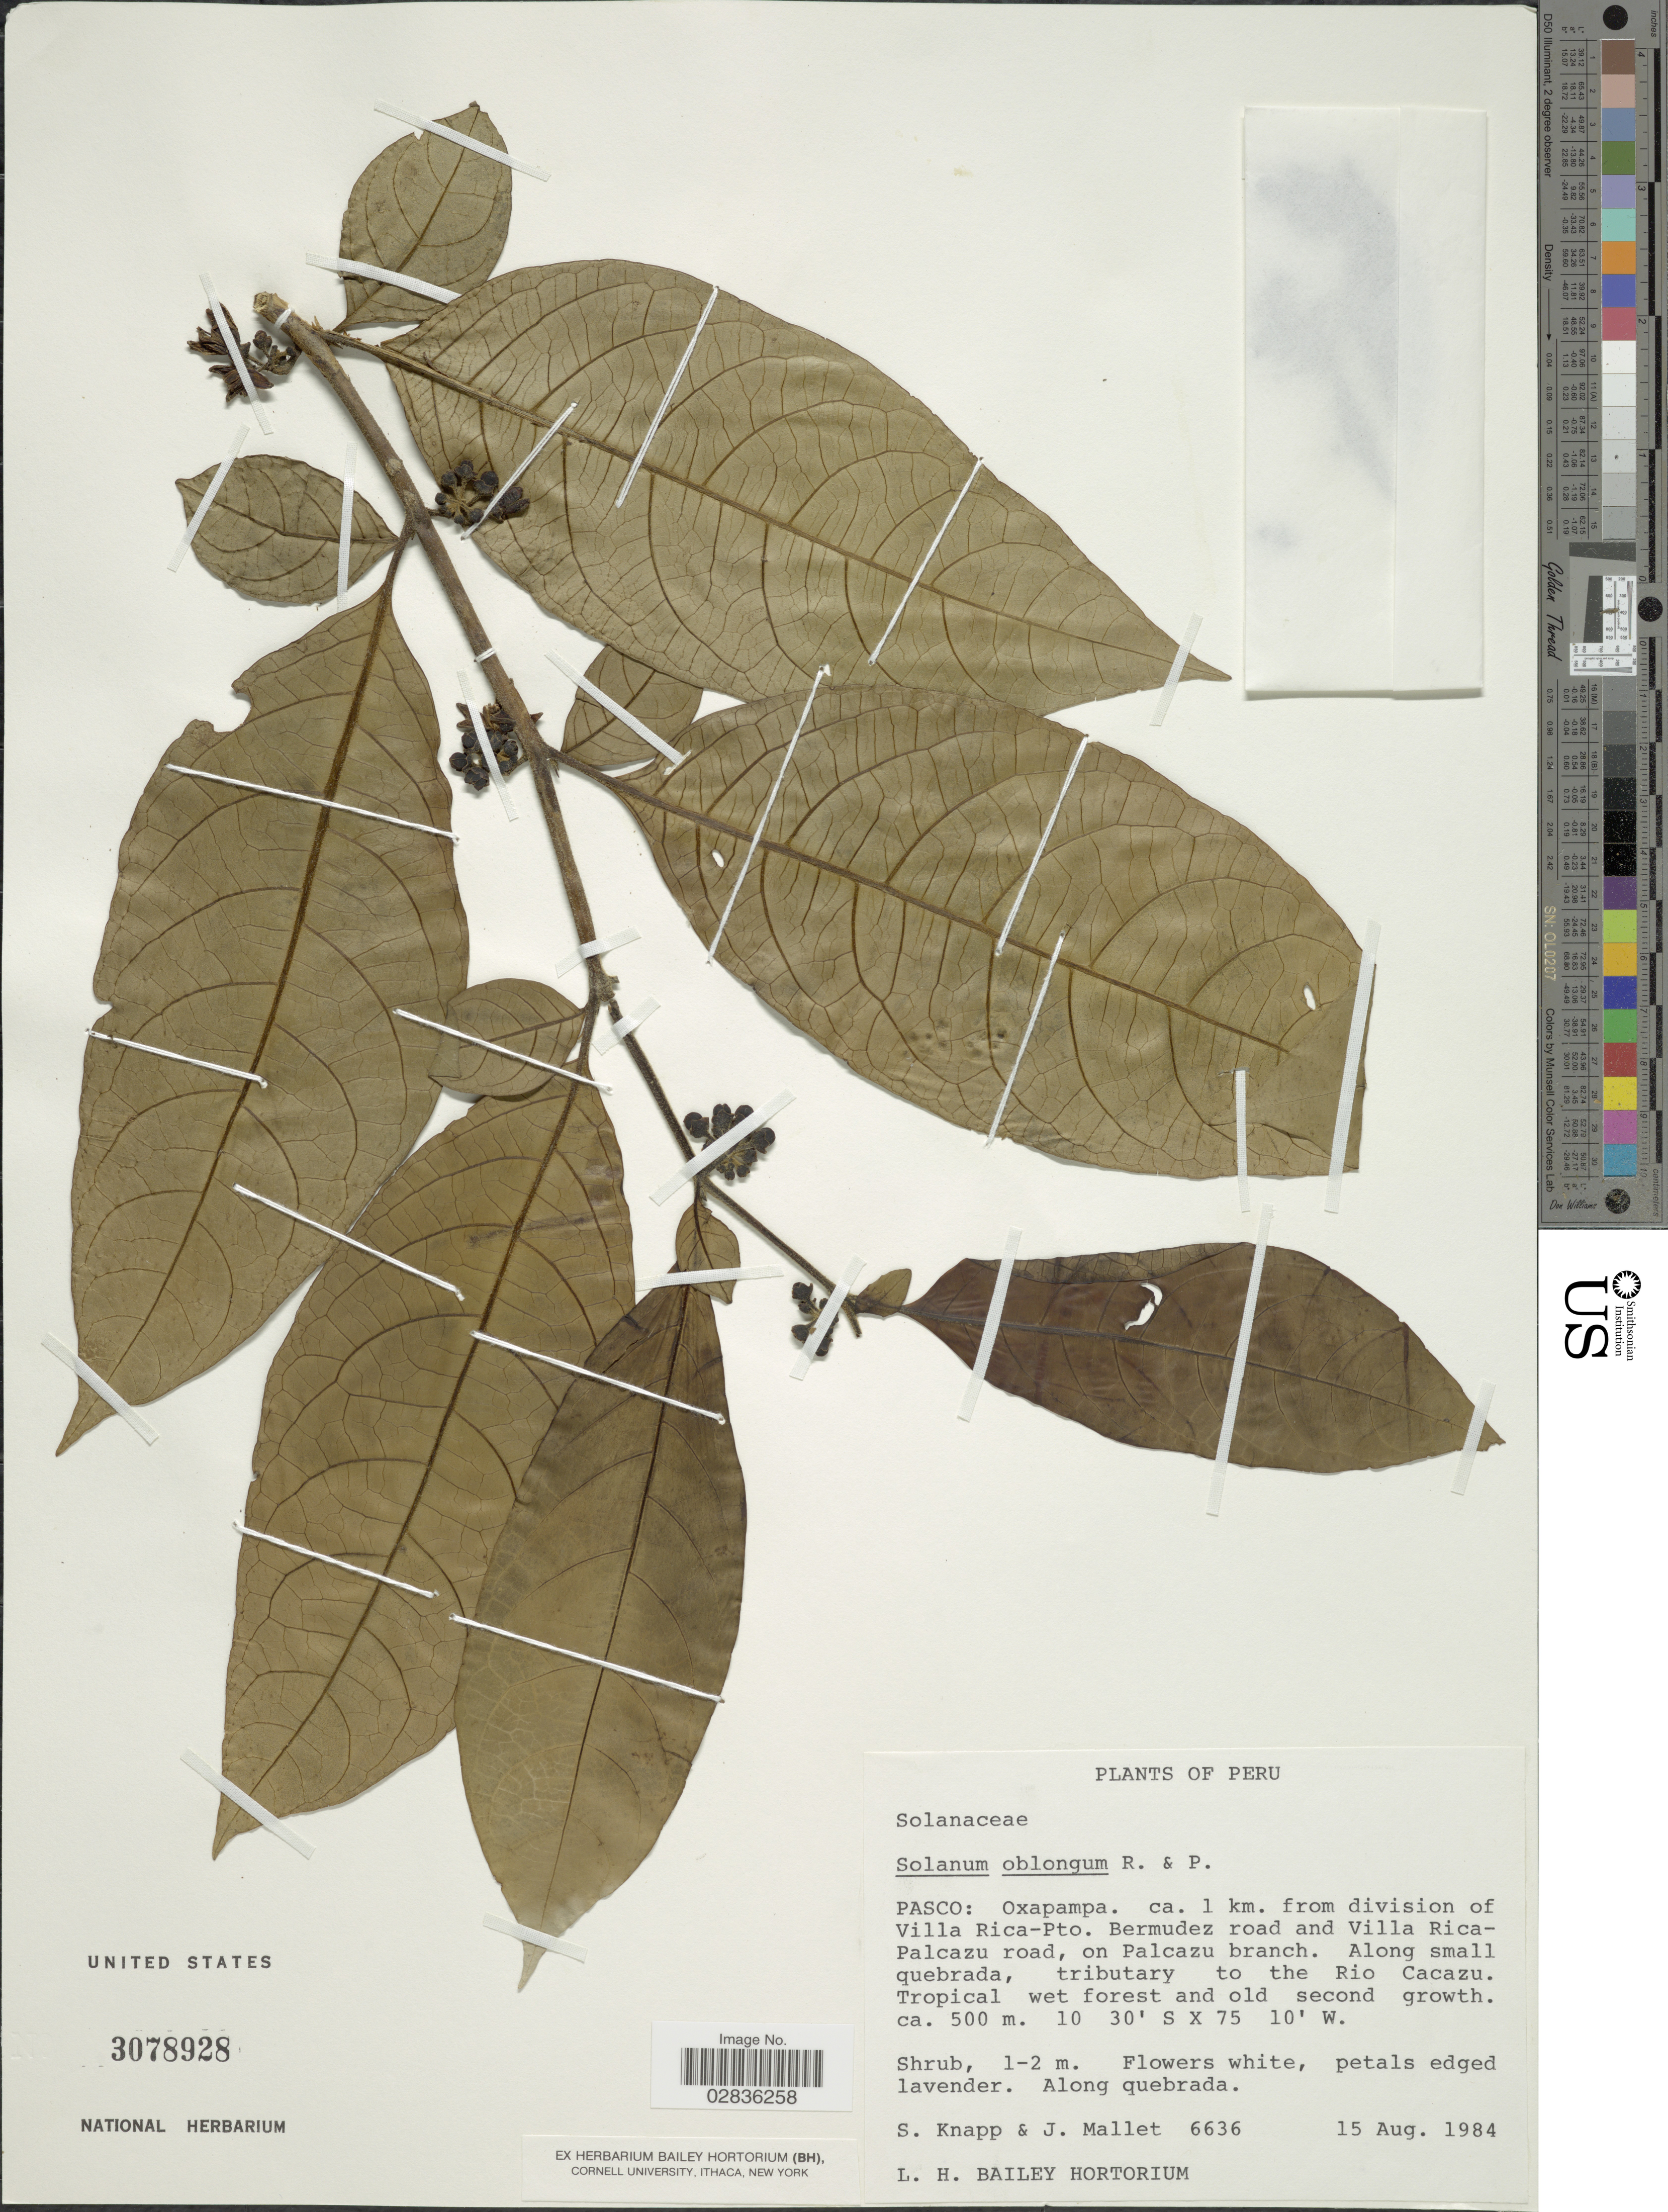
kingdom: Plantae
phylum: Tracheophyta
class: Magnoliopsida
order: Solanales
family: Solanaceae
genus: Solanum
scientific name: Solanum oblongum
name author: Ruiz & Pav.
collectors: S. Knapp & J. Mallet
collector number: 6636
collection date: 1984-08-15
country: Peru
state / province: Pasco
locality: Pasco: Oxapampa. ca. 1 km. from division of Villa Rica-Pto. Bermudez road and Villa Rica-Palcazu road, on Palcazu branch.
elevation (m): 500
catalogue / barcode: US 3078928